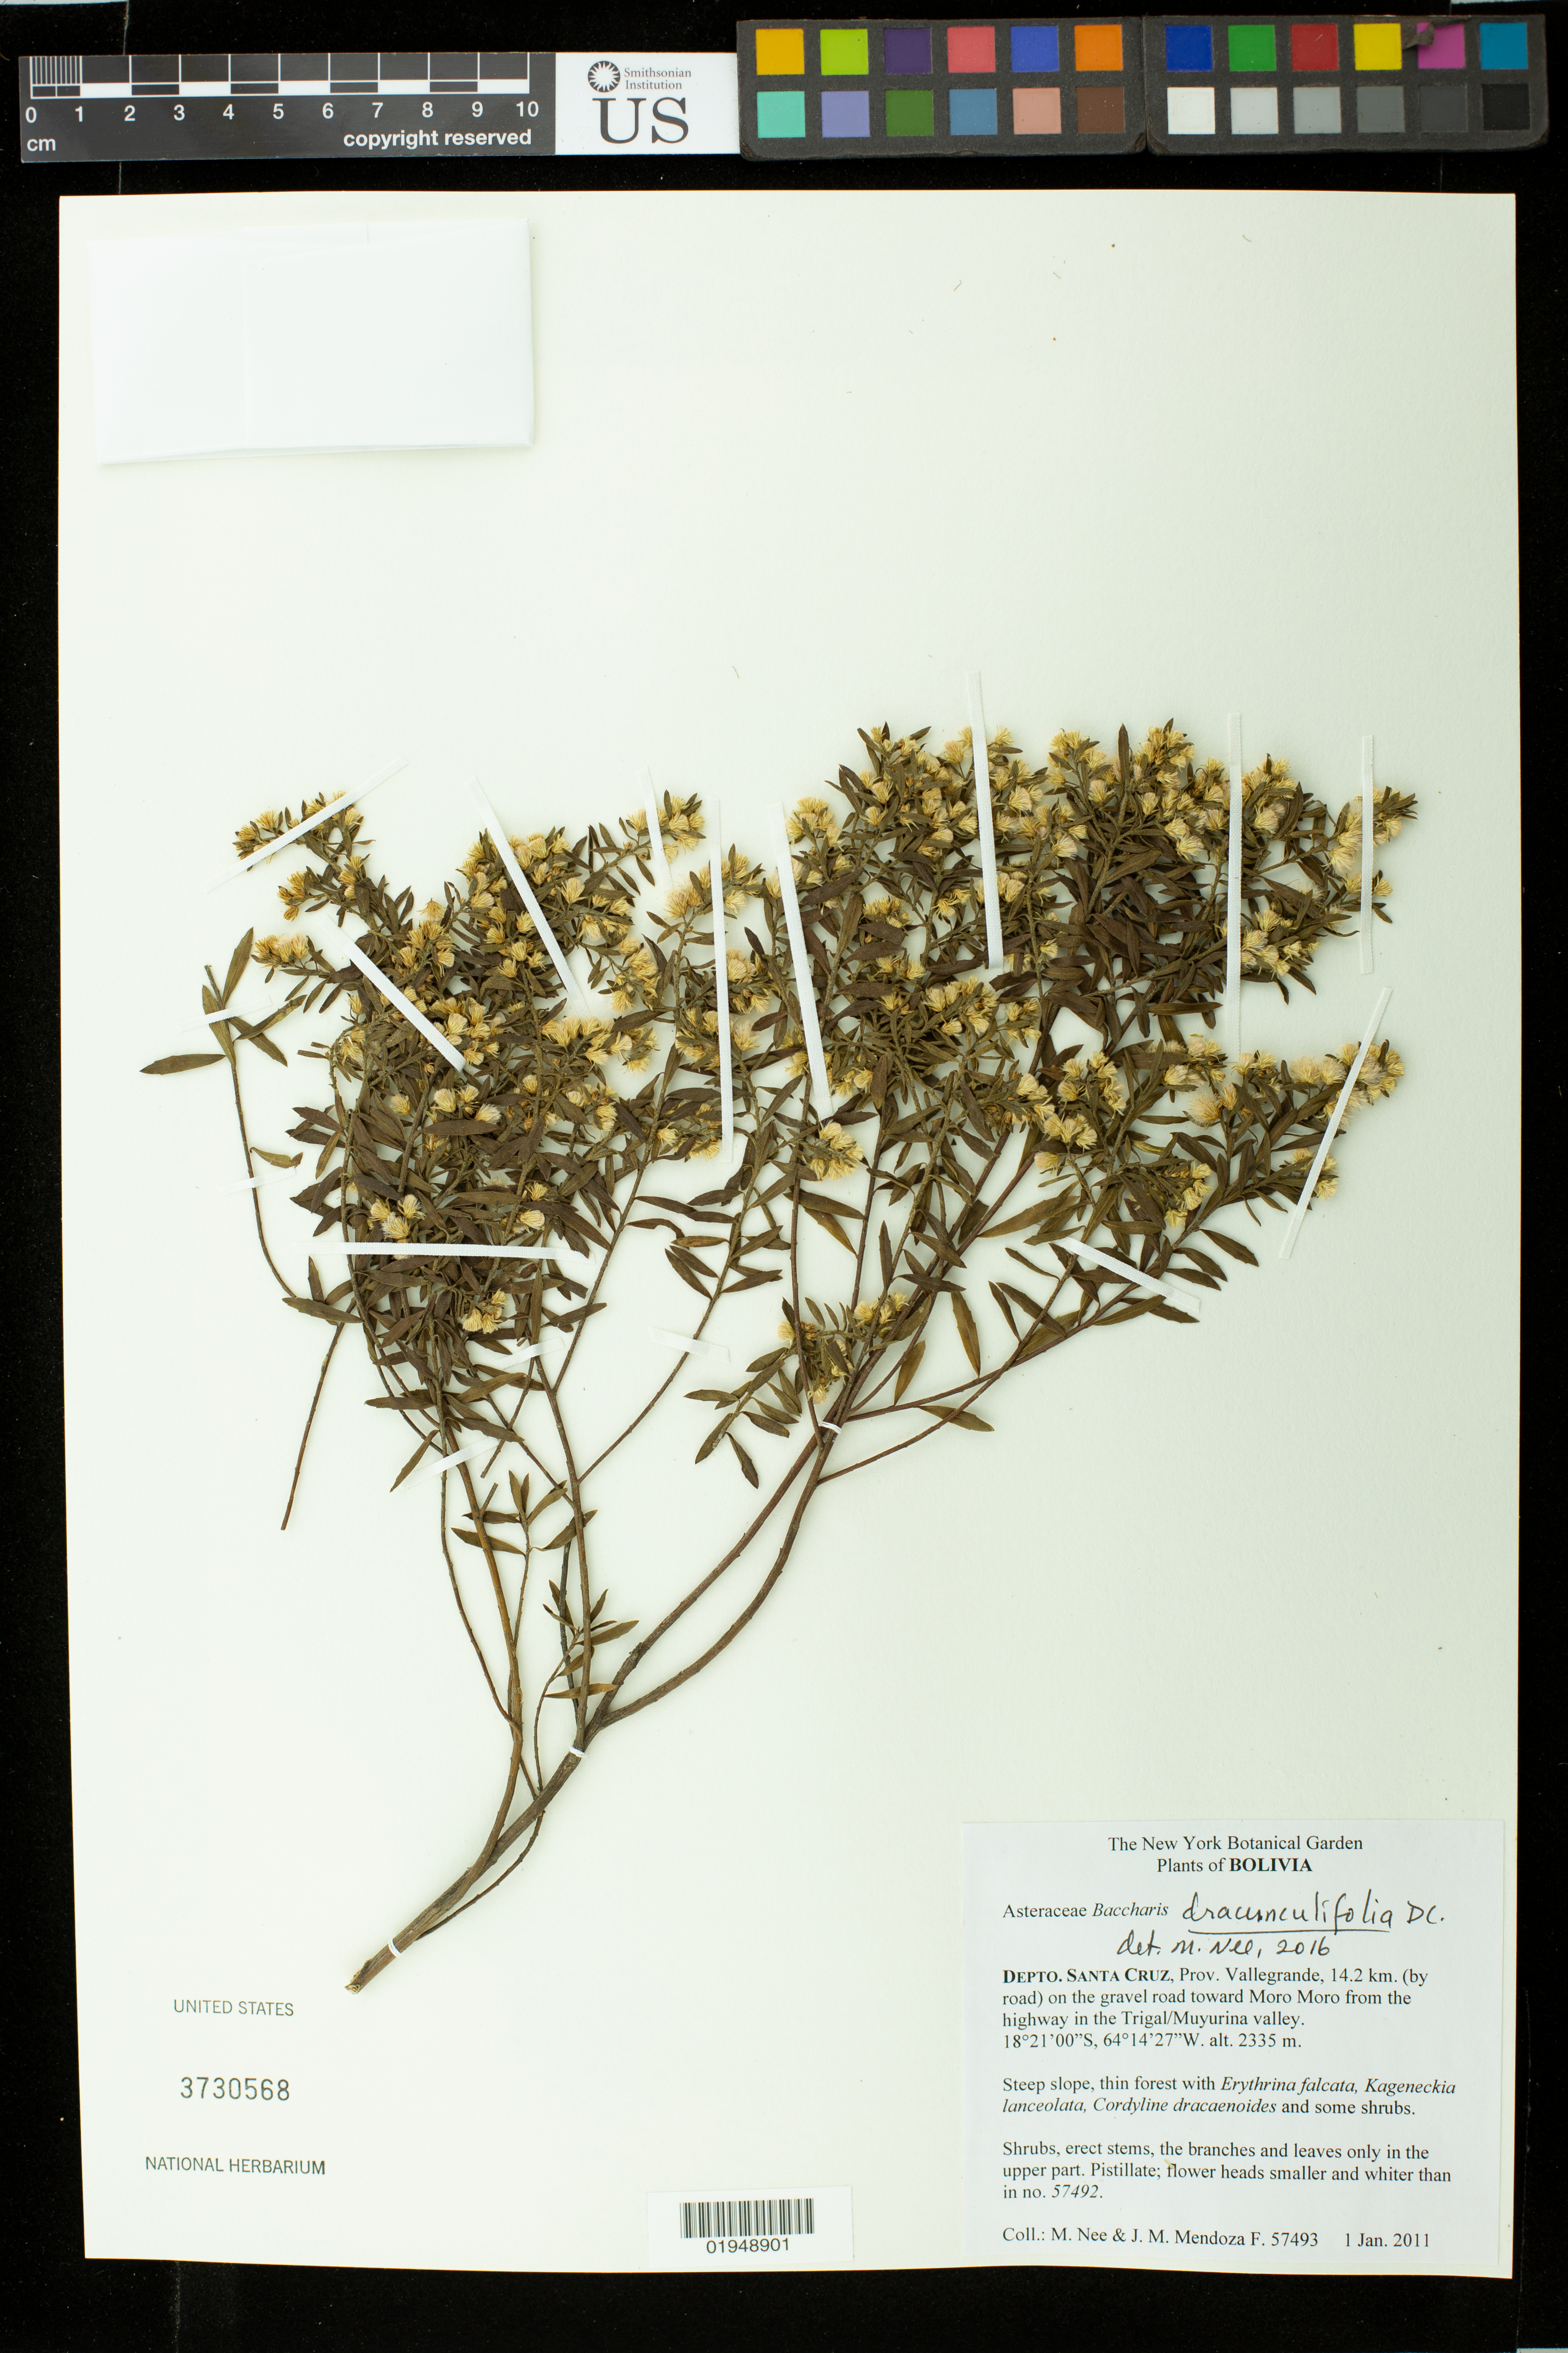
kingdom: Plantae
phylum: Tracheophyta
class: Magnoliopsida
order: Asterales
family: Asteraceae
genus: Baccharis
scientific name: Baccharis dracunculifolia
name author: DC.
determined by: Nee, M.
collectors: M. Nee & J. M. Mendoza F.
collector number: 57493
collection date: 2011-01-01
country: Bolivia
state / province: Santa Cruz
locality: Depto. Santa Cruz, Prov. Vallegrande, 14.2 km. (by road) on the gravel road toward Moro Moro from the highway in the Trigal/Muyurina valley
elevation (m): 2335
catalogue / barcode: US 3730568